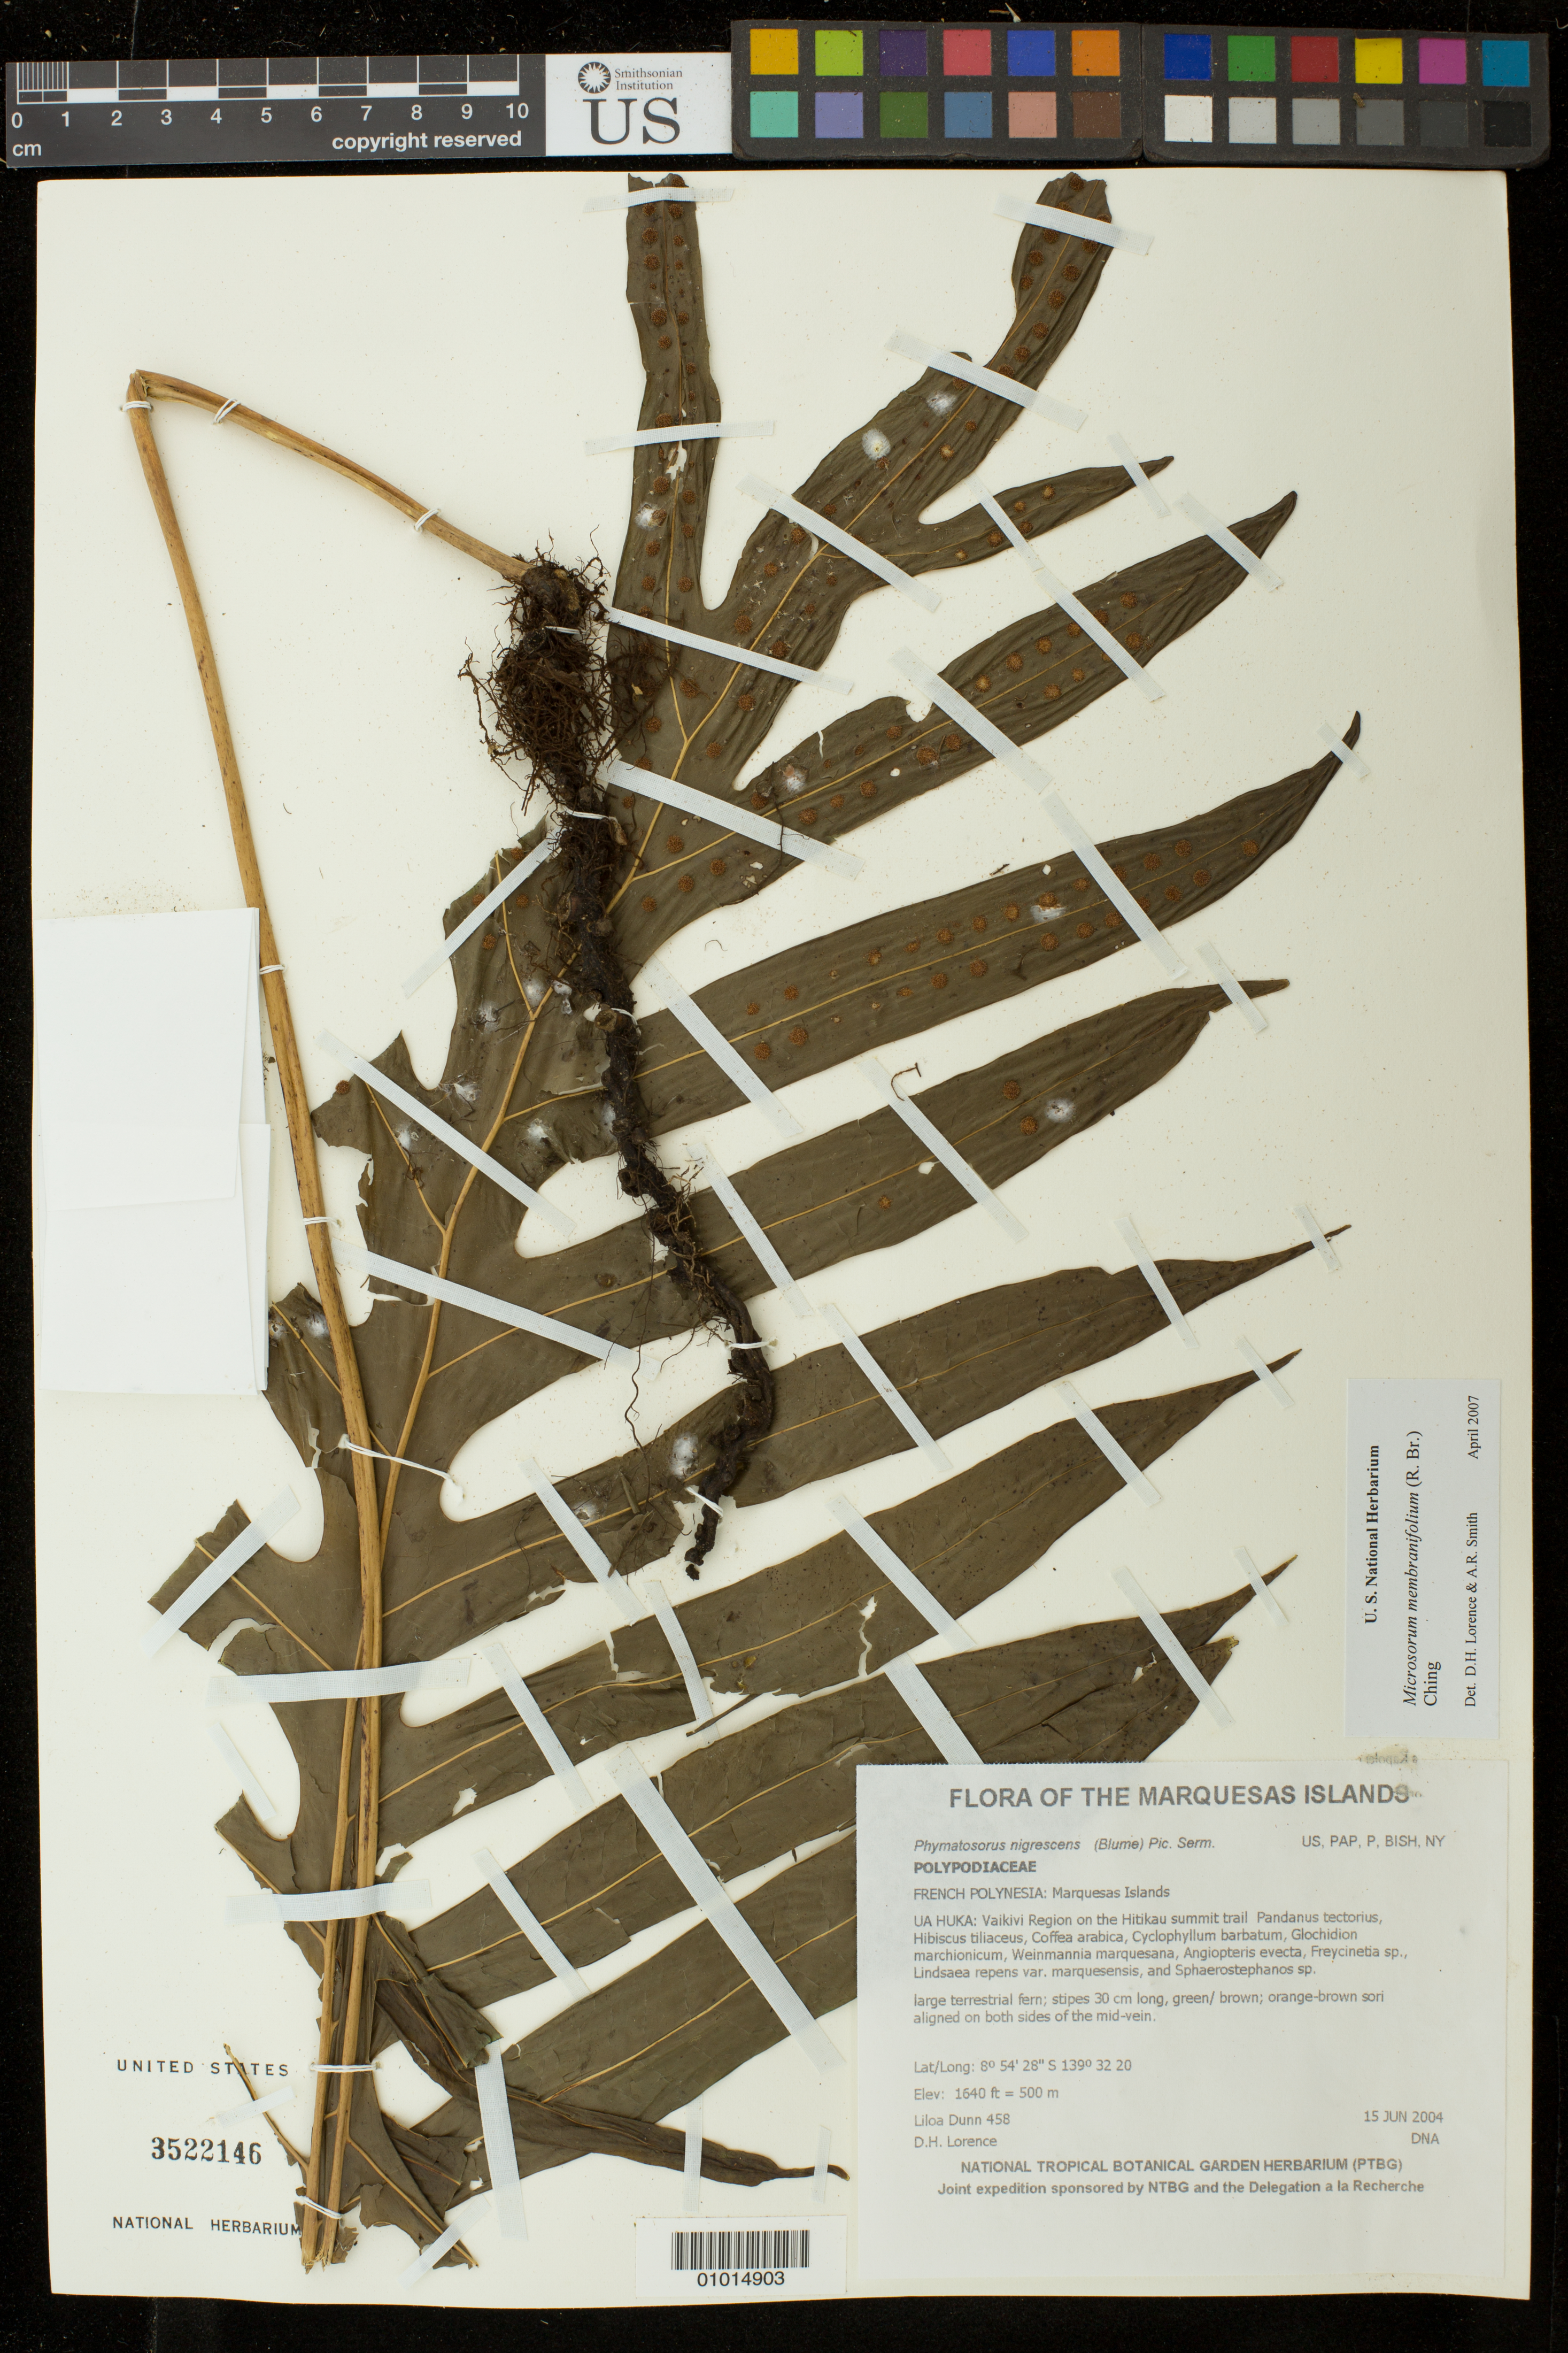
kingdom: Plantae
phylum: Tracheophyta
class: Polypodiopsida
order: Polypodiales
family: Polypodiaceae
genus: Microsorum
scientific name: Microsorum membranifolium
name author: (R. Br.) Ching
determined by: Lorence, David H.; Smith, A. R.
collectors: L. Dunn & D. Lorence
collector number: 458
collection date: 2004-06-15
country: French Polynesia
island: Ua Huka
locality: Vaikivi Region on the Hitikau summit trail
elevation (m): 500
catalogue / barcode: US 3522146